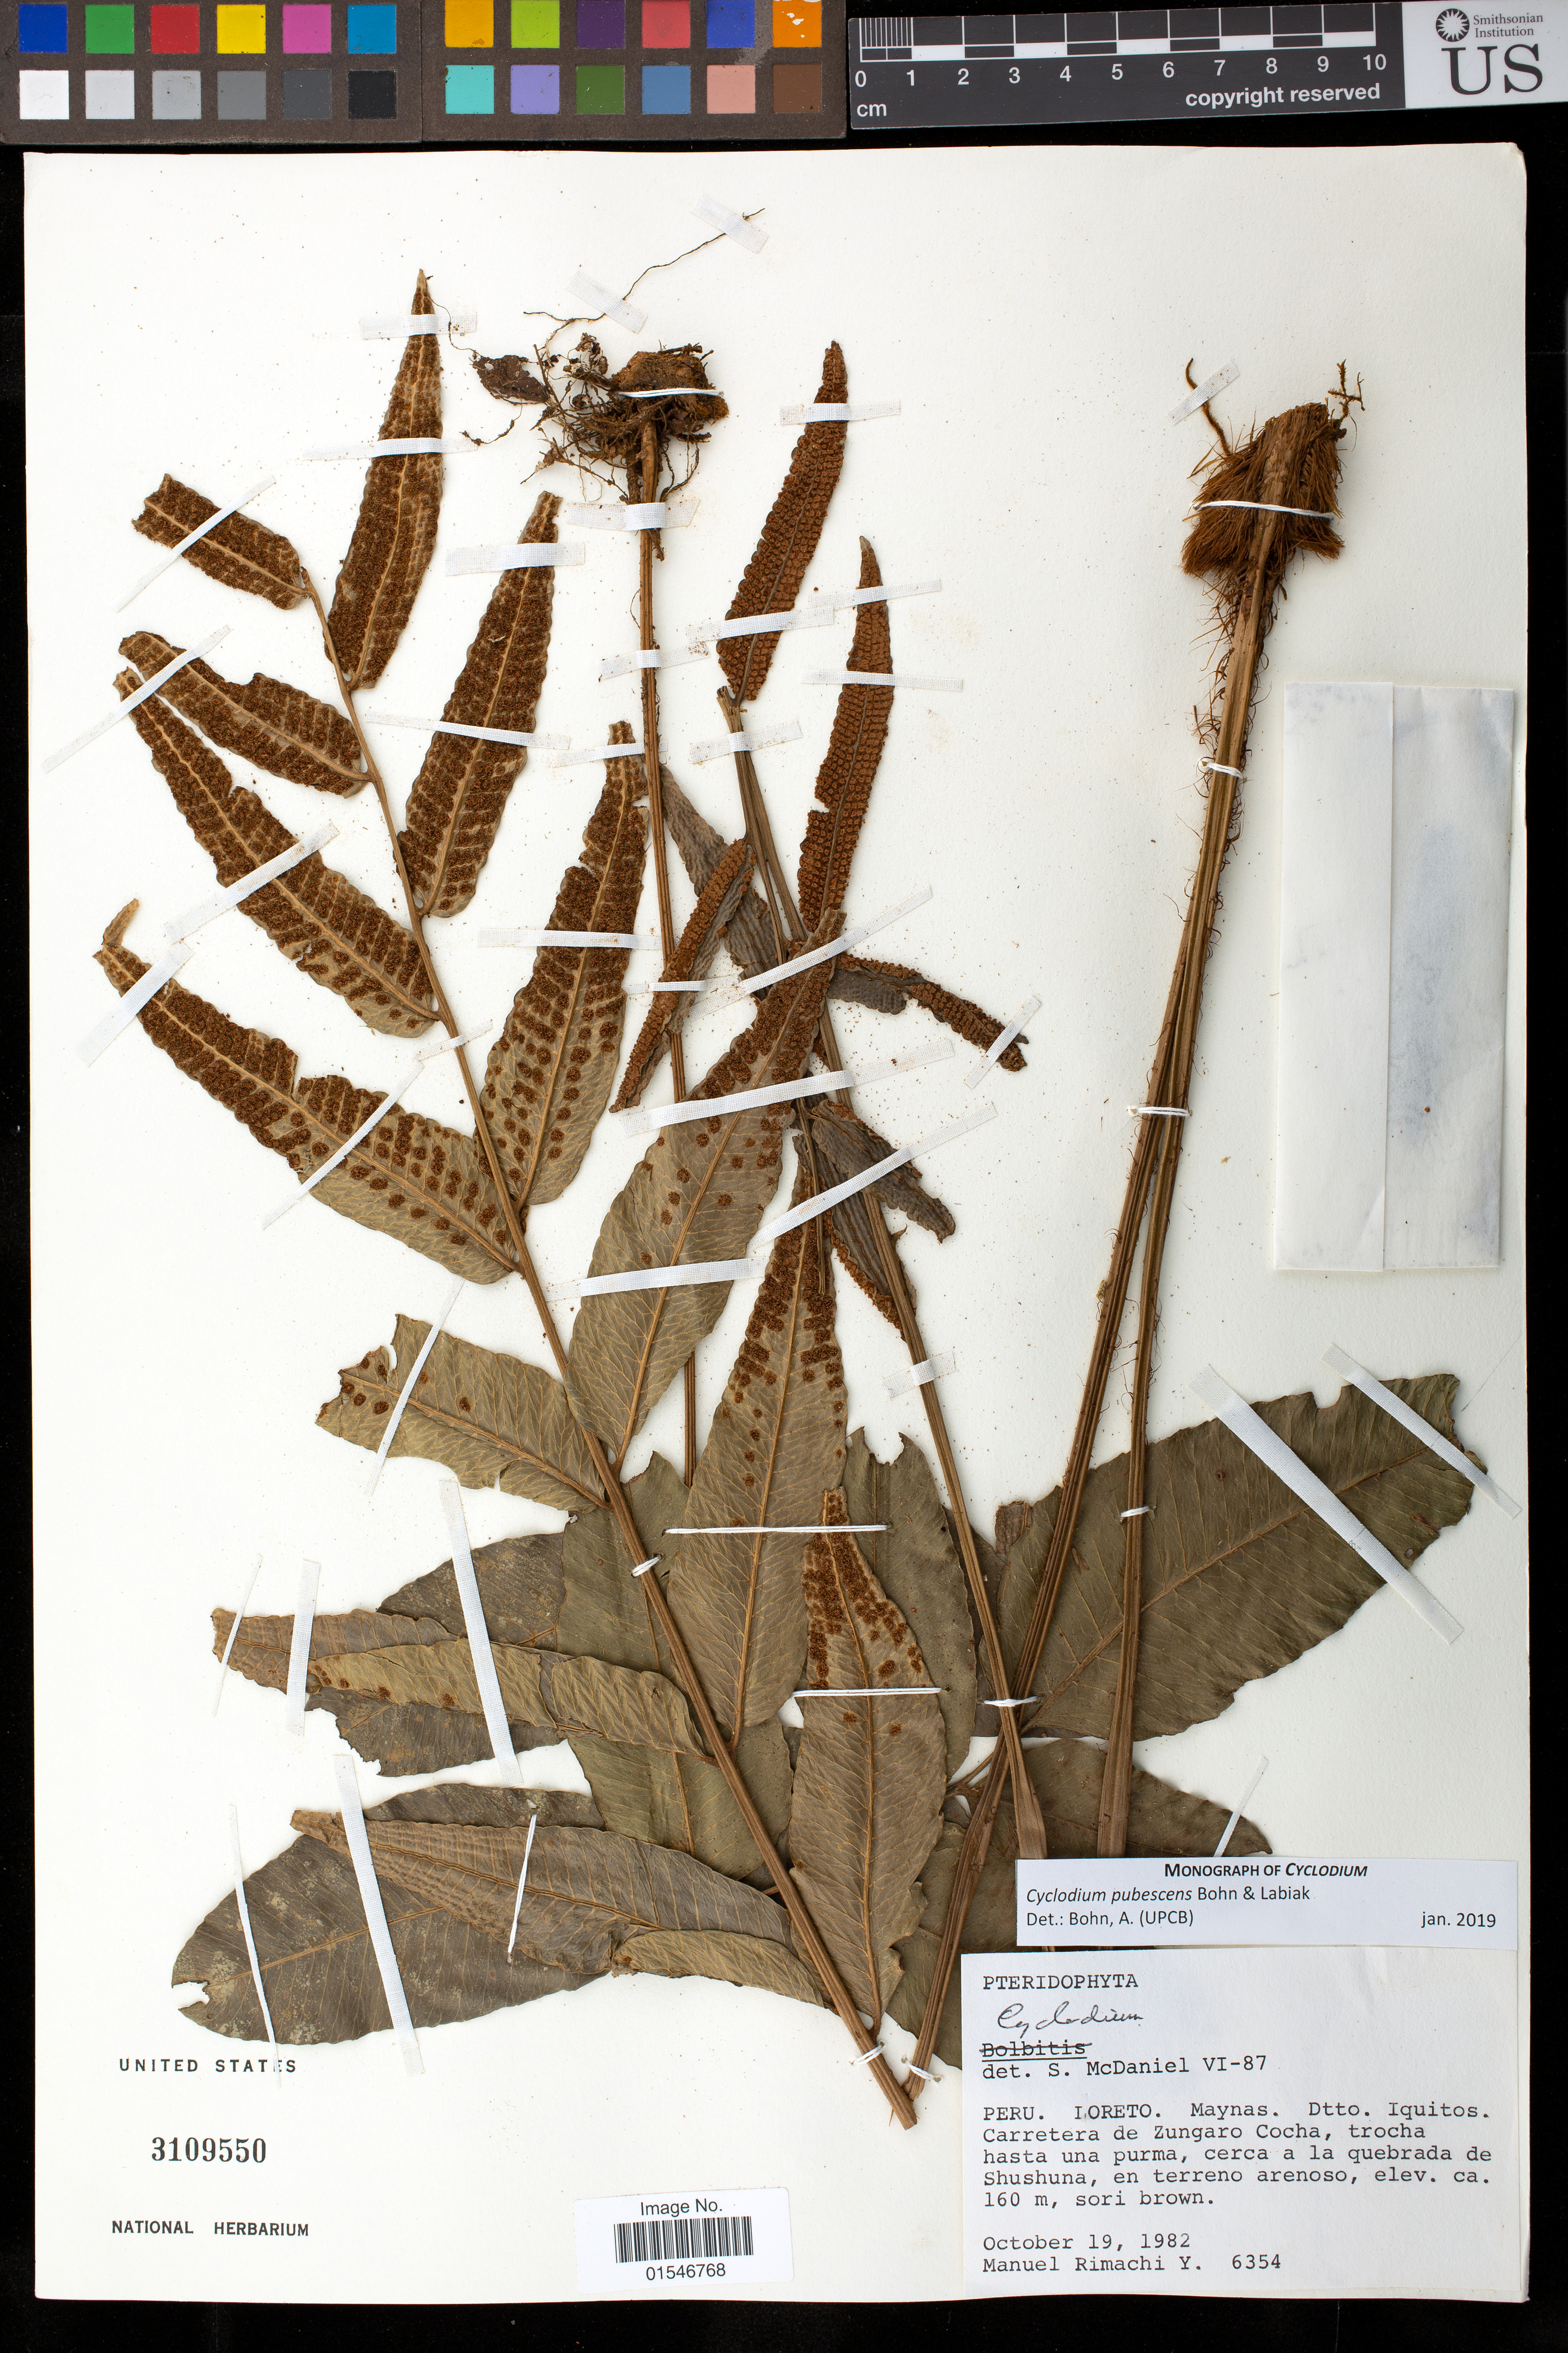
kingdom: Plantae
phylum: Tracheophyta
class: Polypodiopsida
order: Polypodiales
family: Dryopteridaceae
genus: Cyclodium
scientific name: Cyclodium pubescens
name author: Bohn & Labiak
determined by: Bohn, Amabily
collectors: M. Rimachi Y.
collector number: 6354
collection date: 1982-10-19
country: Peru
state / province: Loreto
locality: Maynas. Dtto. iquitos. Carretera de Zungaro Cocha, trocha hasta una purma, cerca a la quebrada de Shushuna, en terreno arenoso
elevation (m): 160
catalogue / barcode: US 3109550